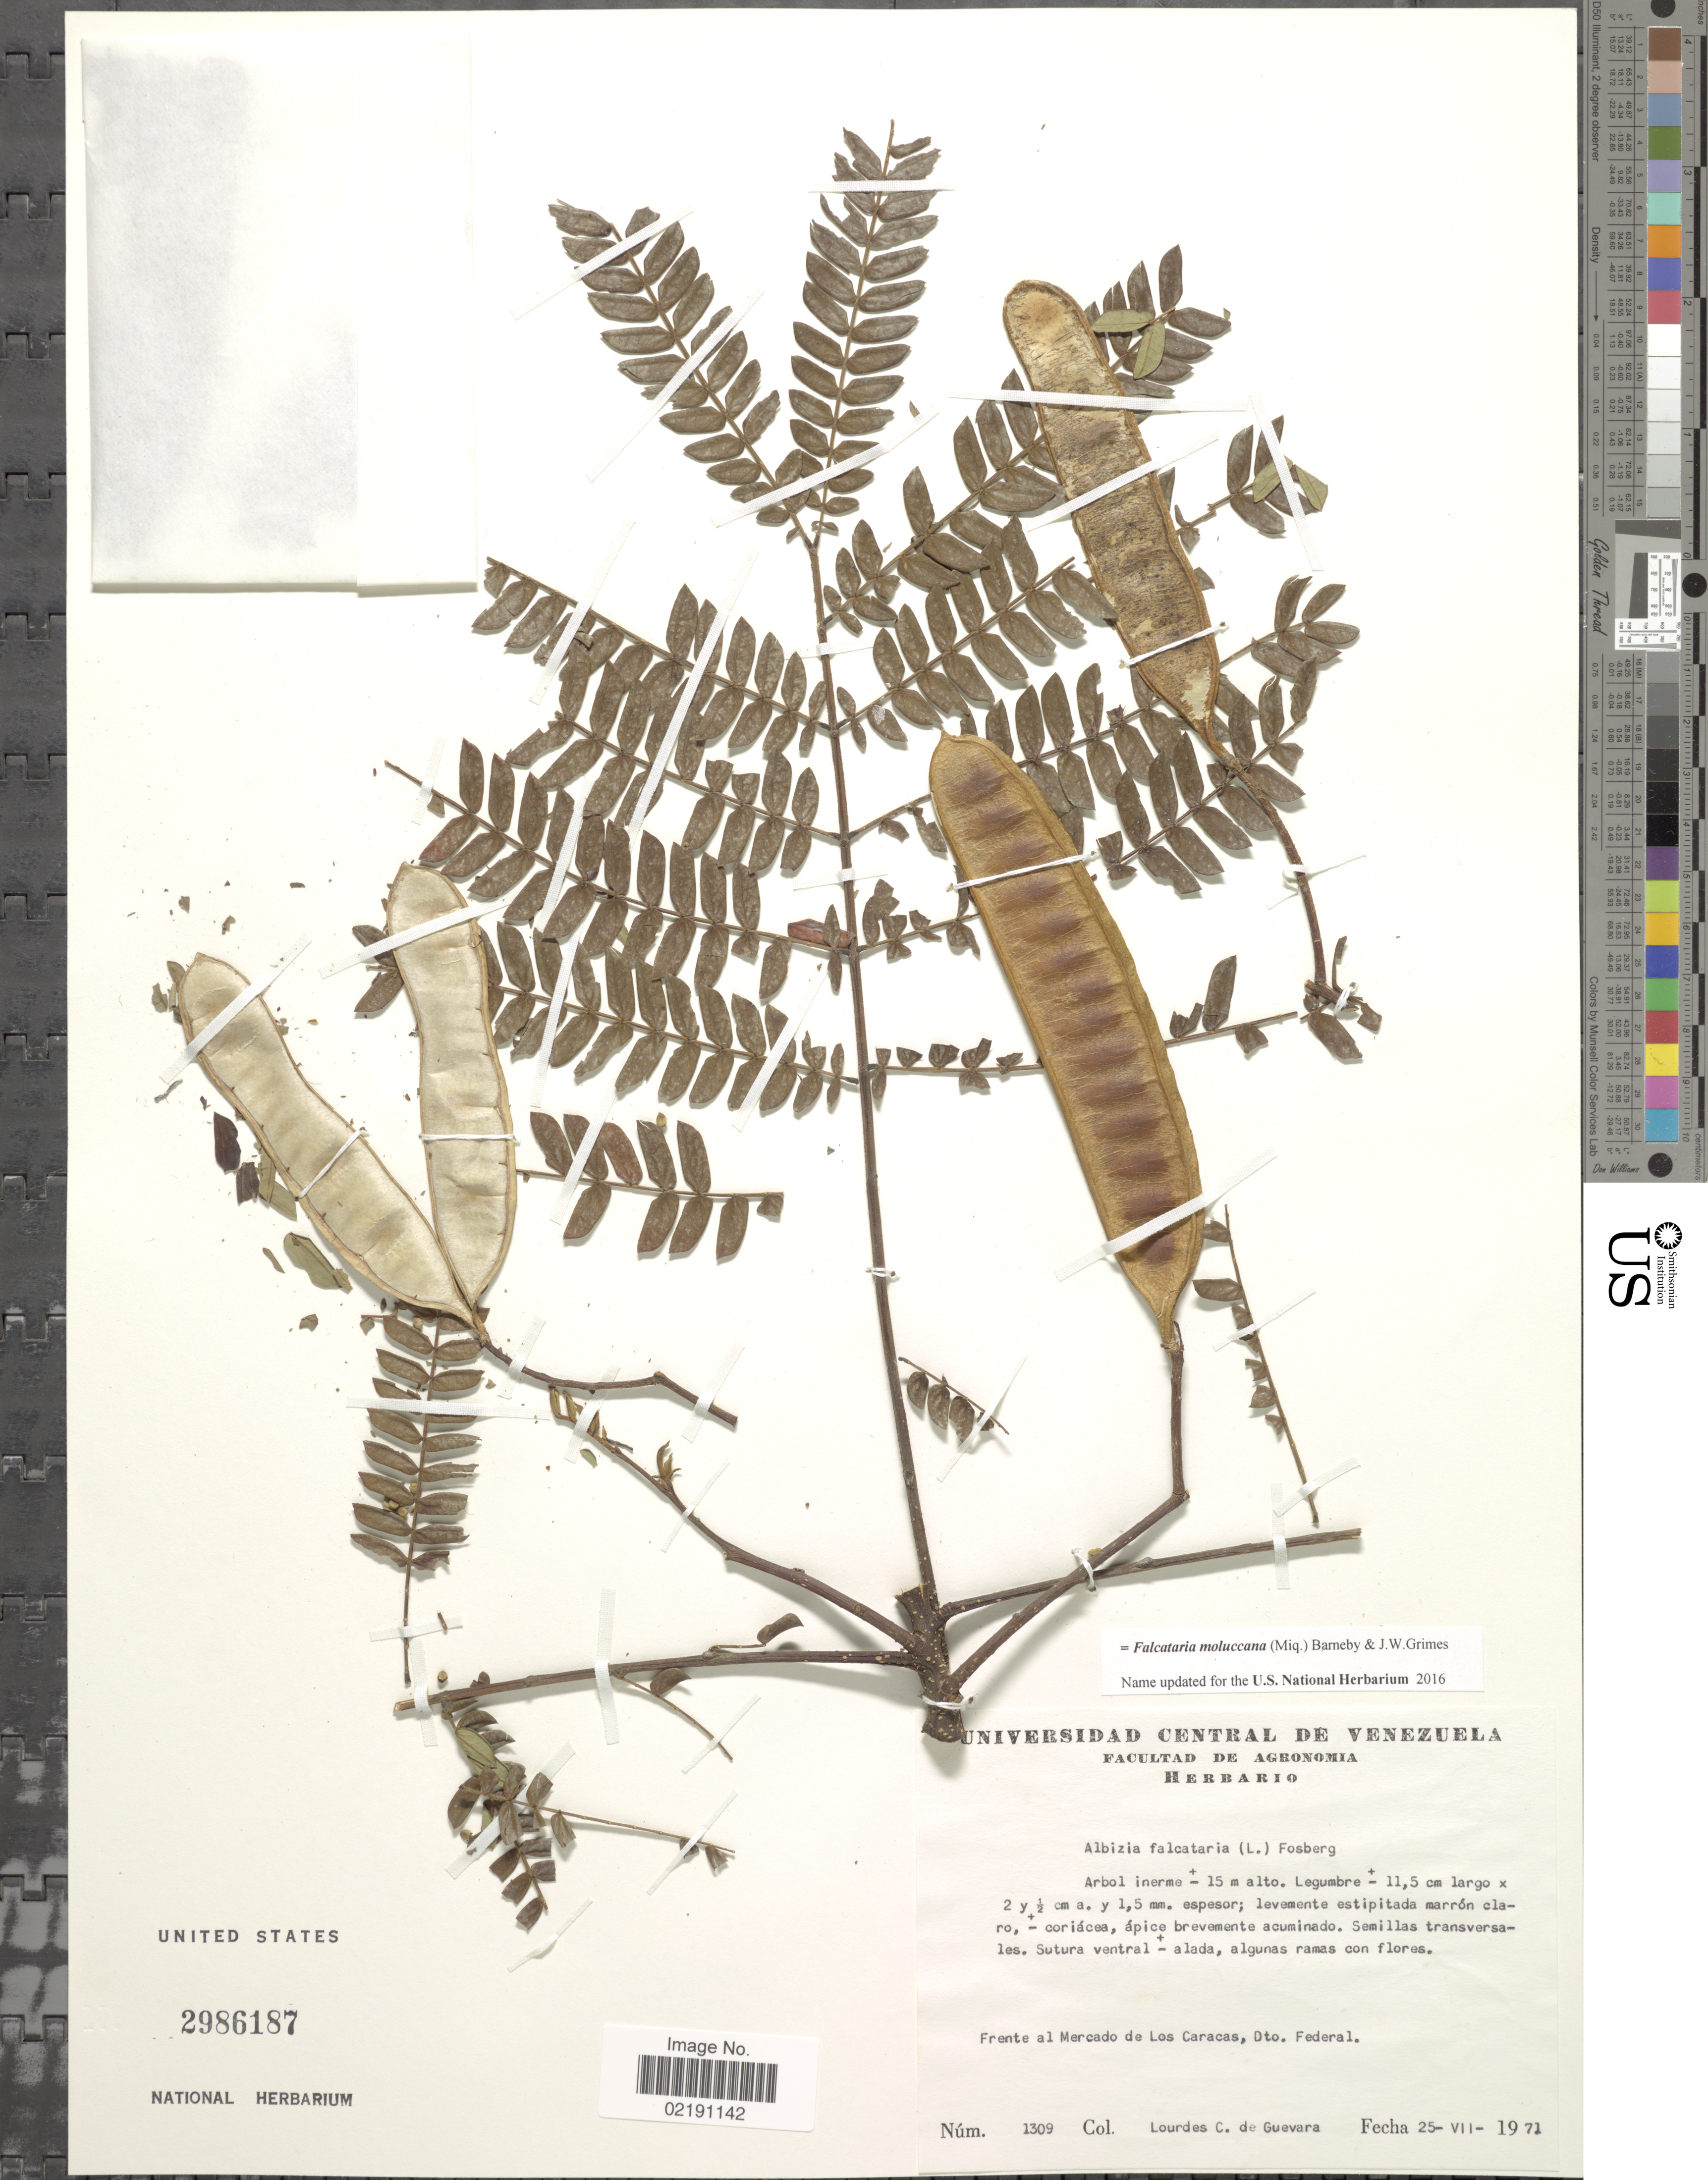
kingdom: Plantae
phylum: Tracheophyta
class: Magnoliopsida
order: Fabales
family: Fabaceae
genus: Falcataria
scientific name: Falcataria moluccana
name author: (Miq.) Barneby & Grimes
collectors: L. De Guevara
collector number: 1309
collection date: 1971-07-25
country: Venezuela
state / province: Distrito Federal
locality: Frente al Mercado de Los Caracas, Dto. Federal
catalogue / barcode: US 2986187